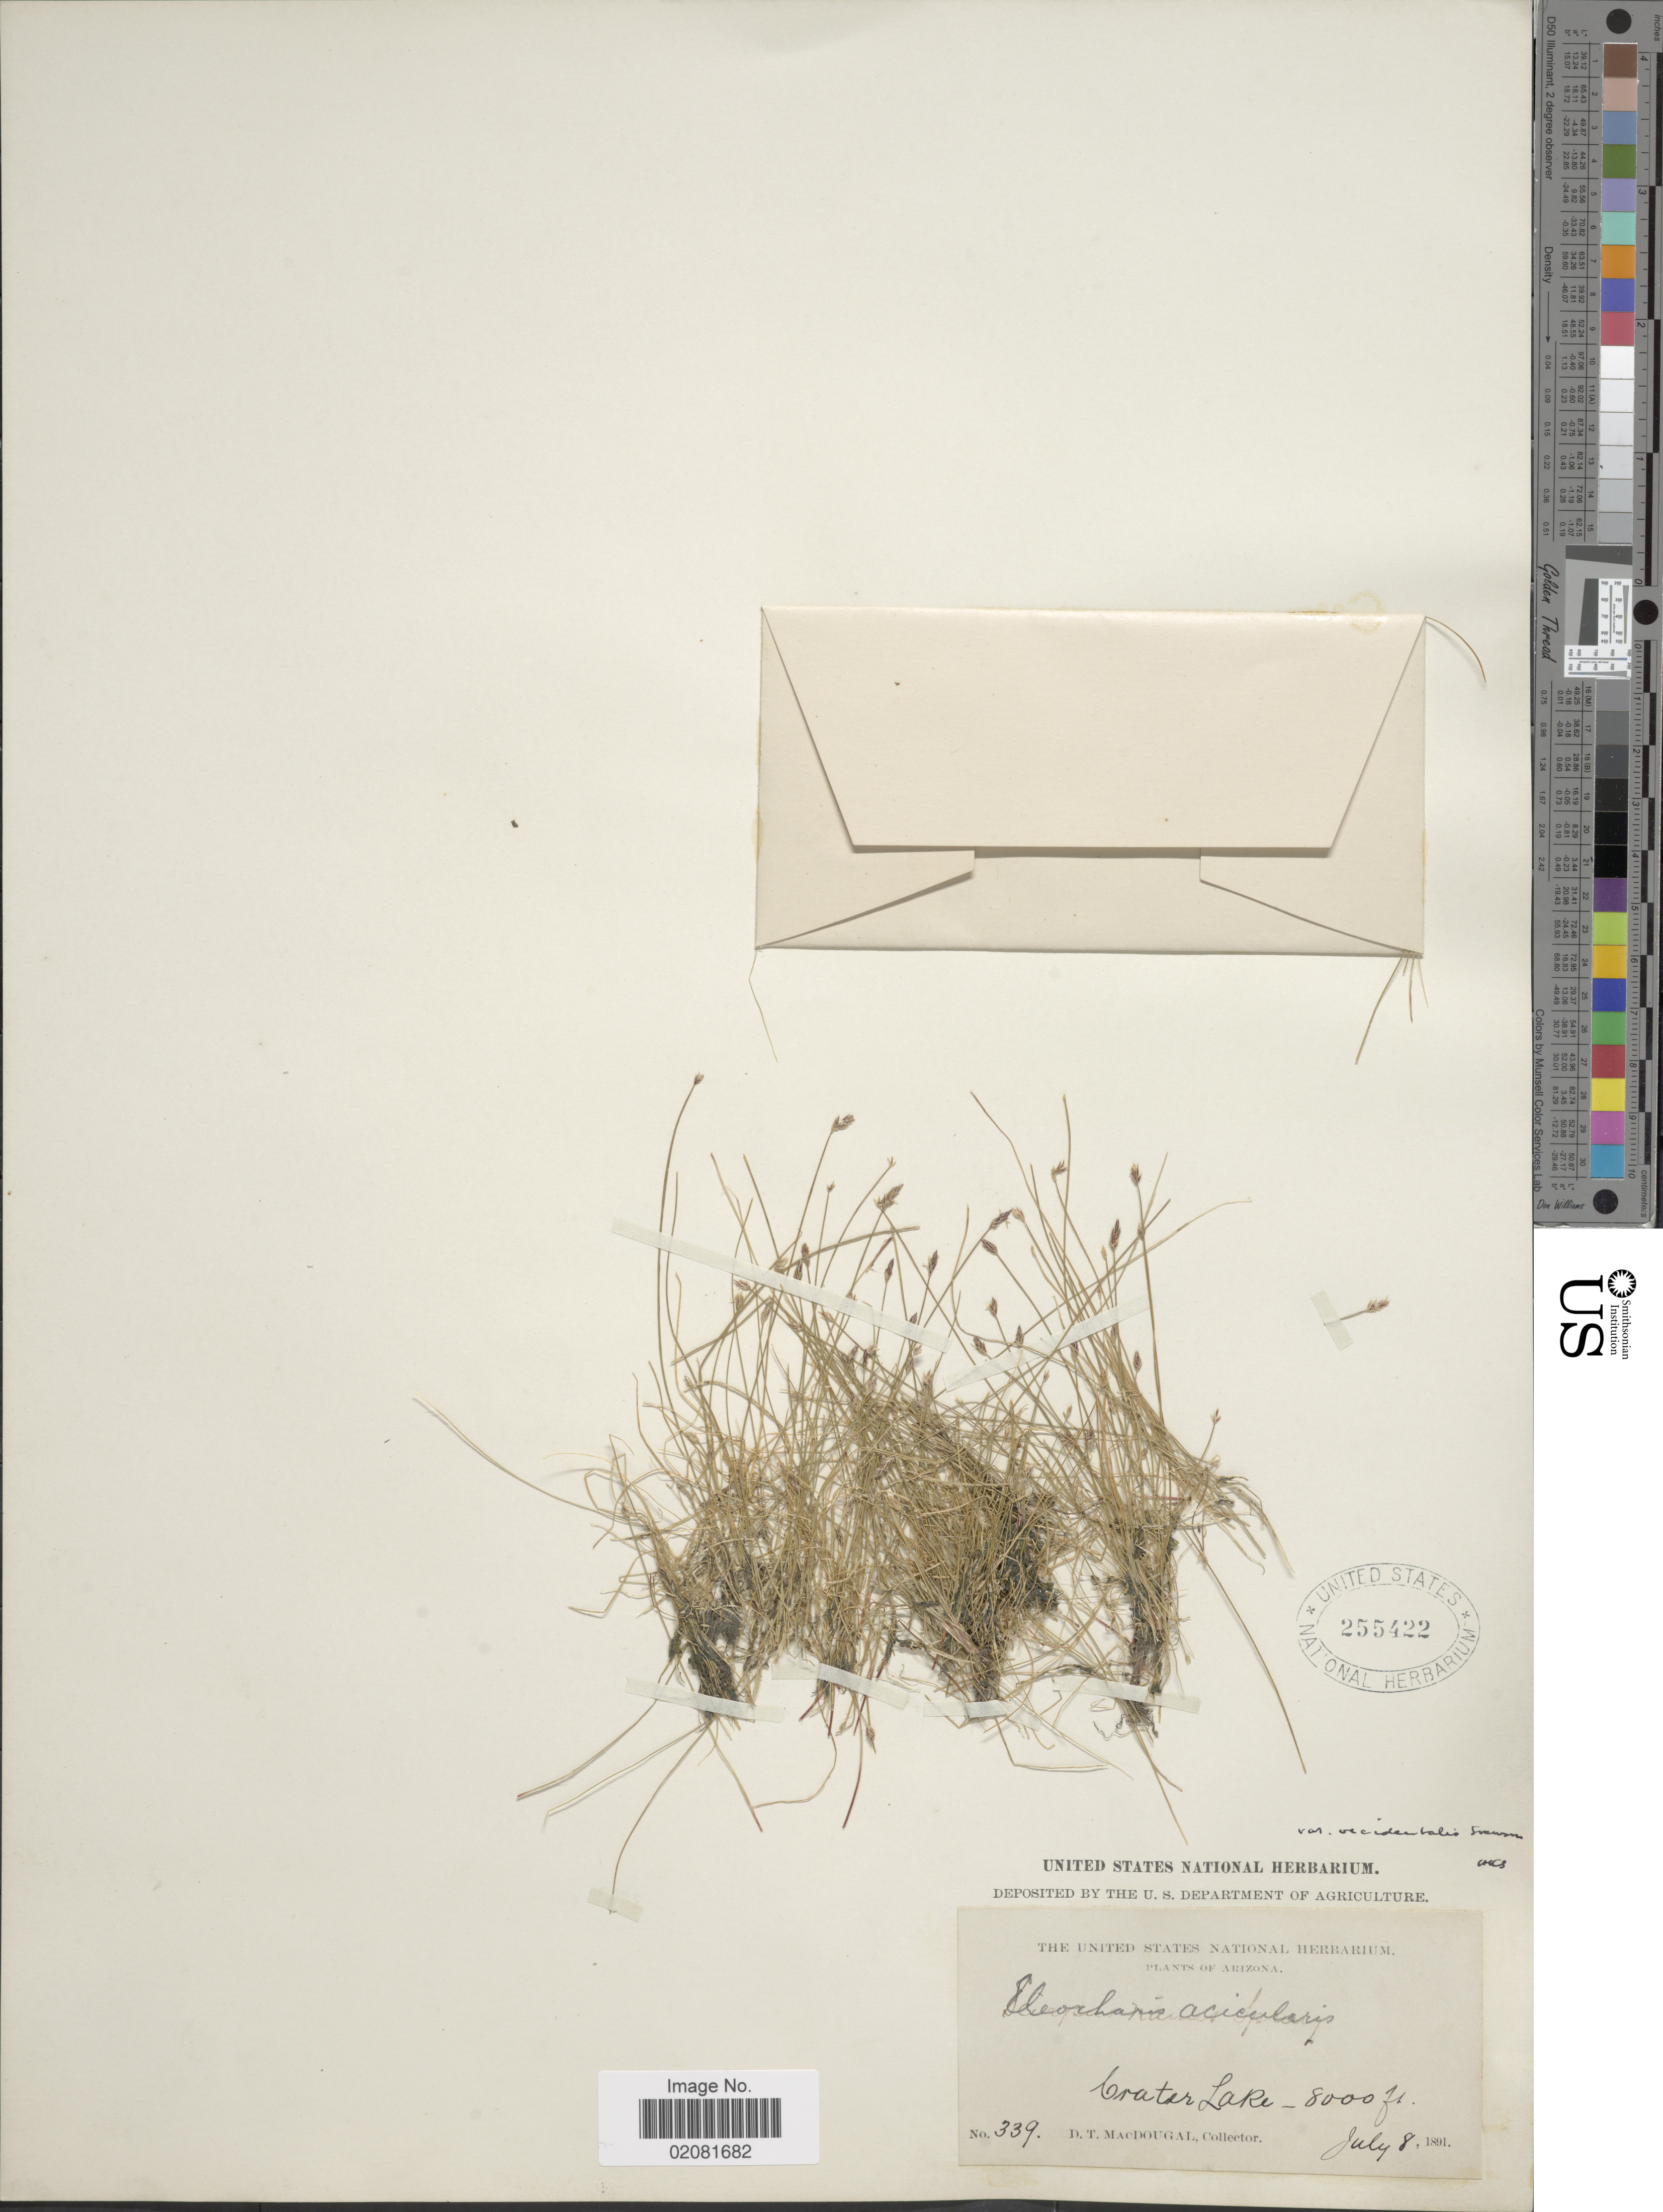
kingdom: Plantae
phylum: Tracheophyta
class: Liliopsida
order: Poales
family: Cyperaceae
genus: Eleocharis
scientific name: Eleocharis acicularis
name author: (L.) Roem. & Schult.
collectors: D. T. MacDougal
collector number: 339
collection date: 1891-07-08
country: United States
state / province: Arizona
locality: Crater Lake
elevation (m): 2438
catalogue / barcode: US 255422